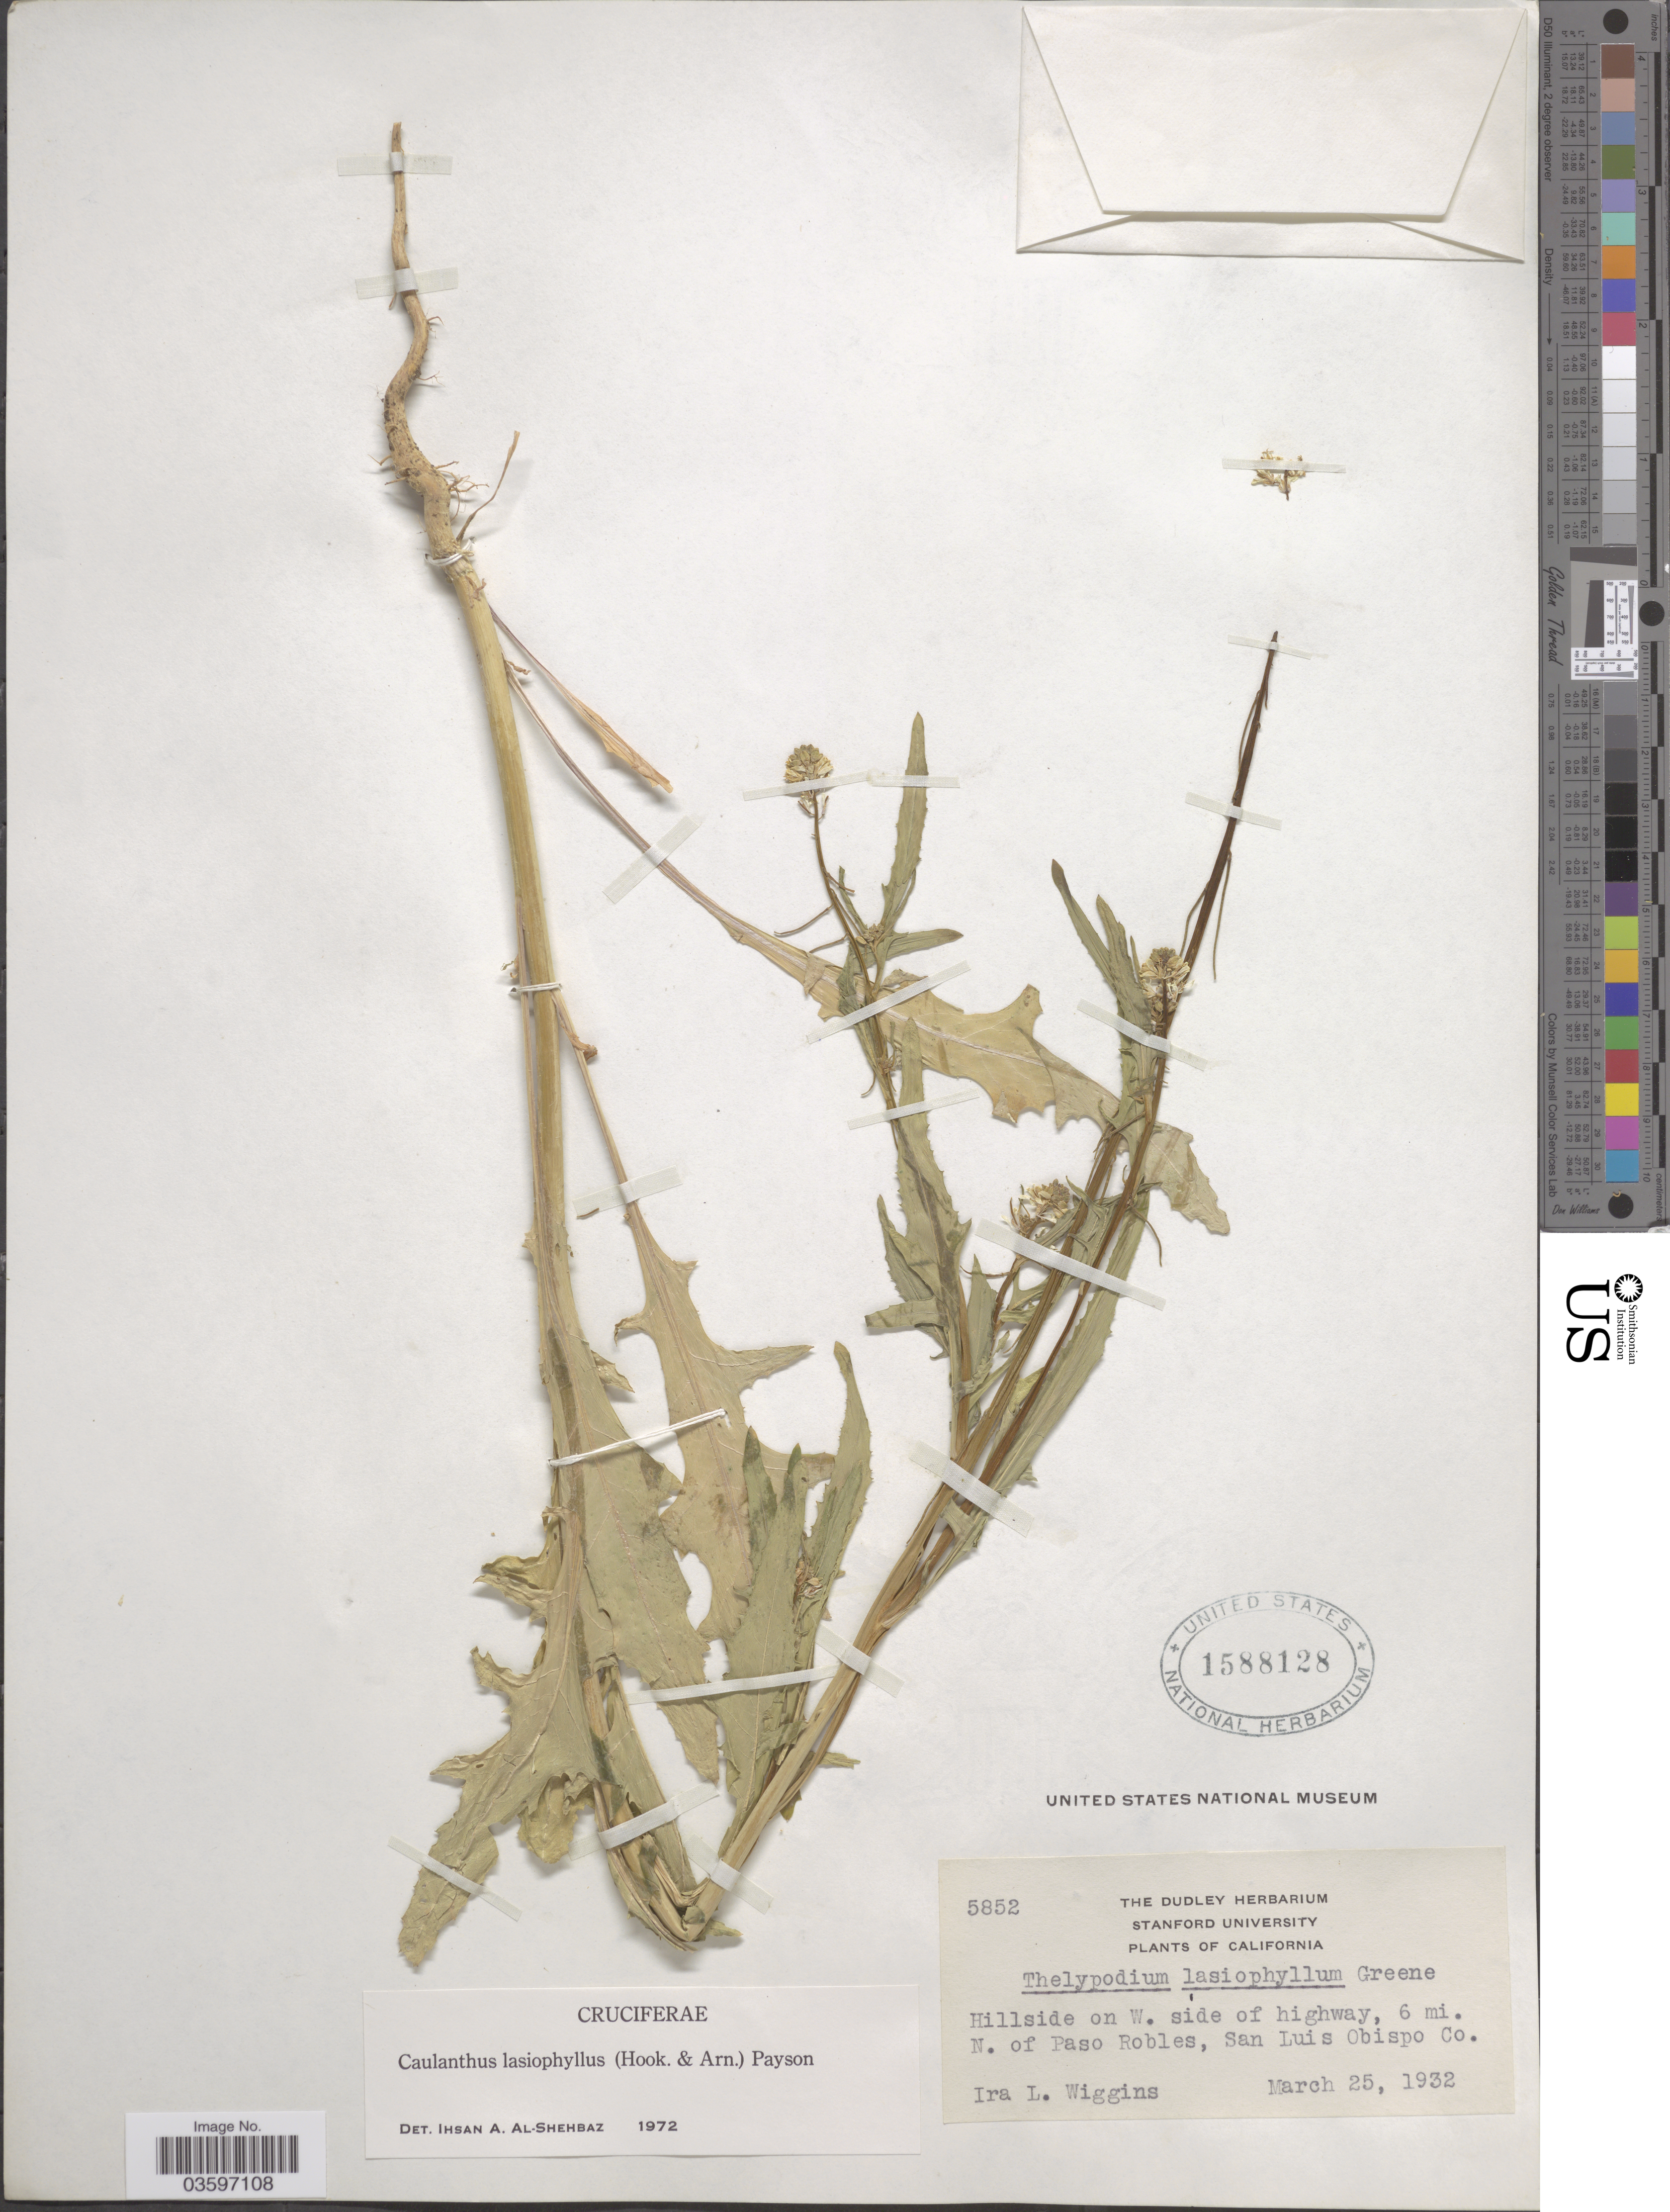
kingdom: Plantae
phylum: Tracheophyta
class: Magnoliopsida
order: Brassicales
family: Brassicaceae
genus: Caulanthus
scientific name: Caulanthus lasiophyllus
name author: (Hook. & Arn.) Payson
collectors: I. L. Wiggins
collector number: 5852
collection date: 1932-03-25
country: United States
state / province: California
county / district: San Luis Obispo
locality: Hillside on W. side of highway, 6 mi. N. of Paso Robles, San Luis Obispo Co.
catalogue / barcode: US 1588128